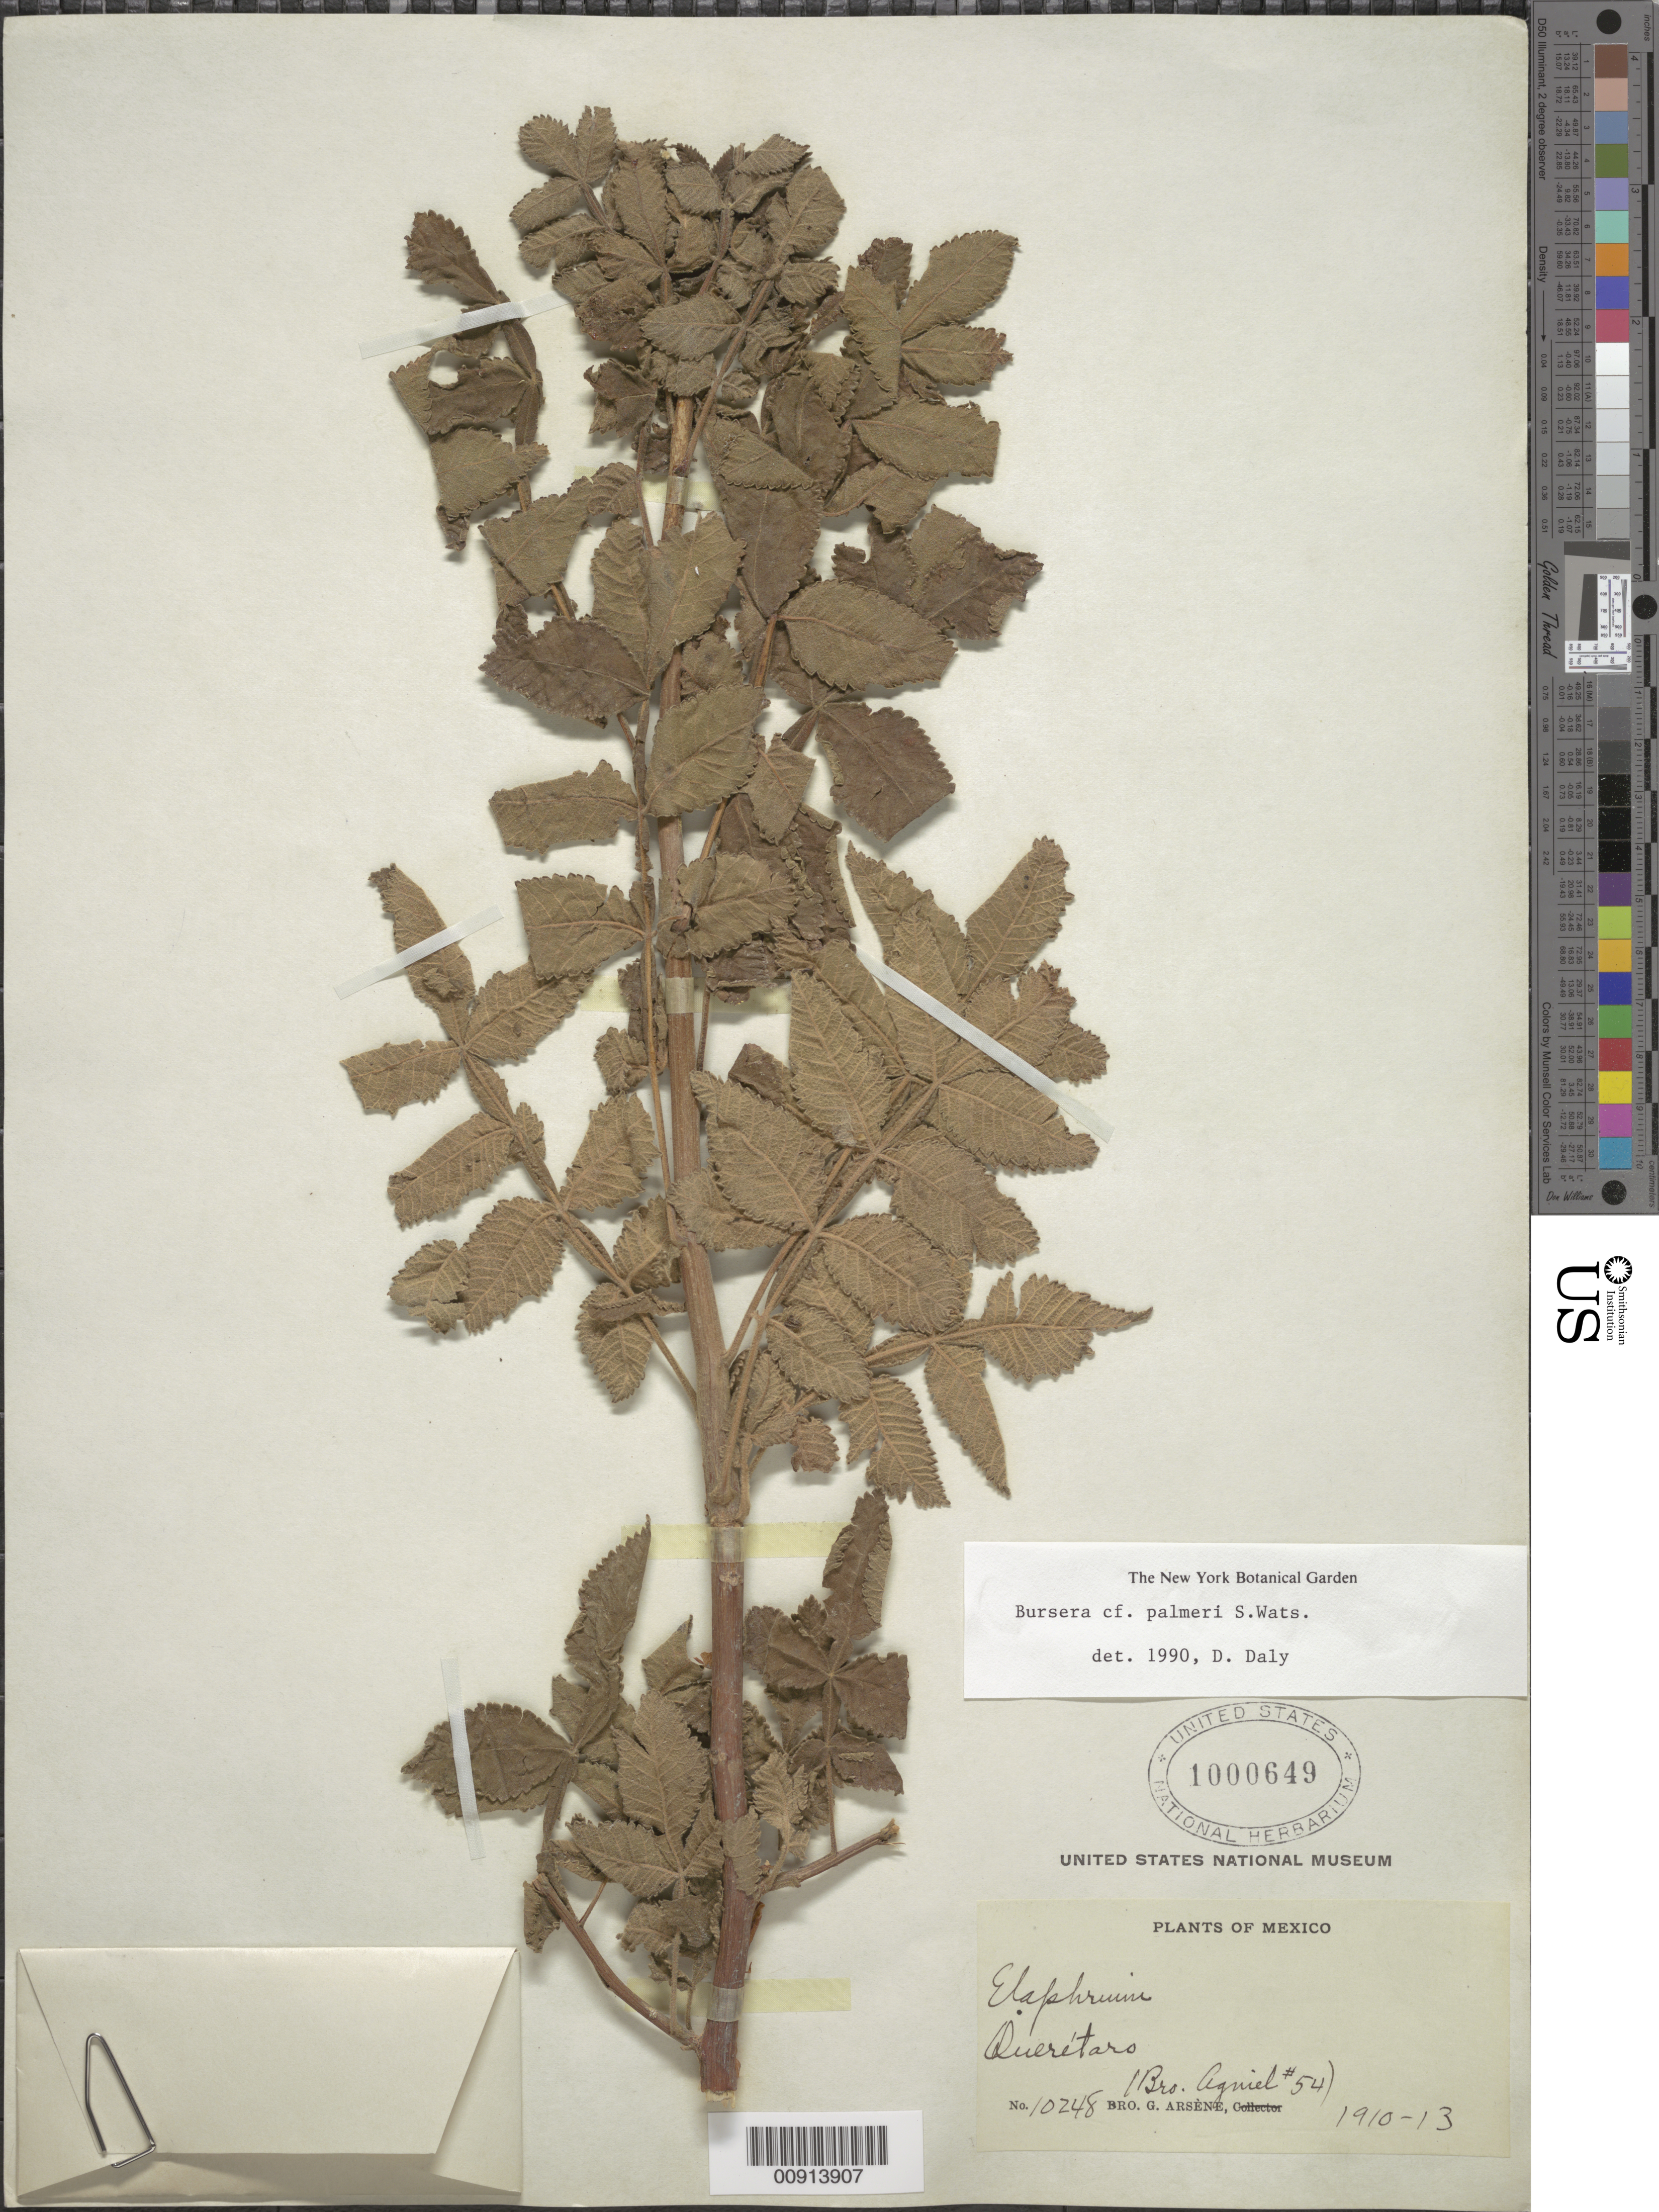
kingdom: Plantae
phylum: Tracheophyta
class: Magnoliopsida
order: Sapindales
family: Burseraceae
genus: Bursera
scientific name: Bursera palmeri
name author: S. Watson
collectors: Bro. Agniel & Bro. G. Arsène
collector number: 54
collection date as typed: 1910 to -- --- 1913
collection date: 1910/1913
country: Mexico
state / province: Querétaro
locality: Querétaro.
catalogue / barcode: US 1000649